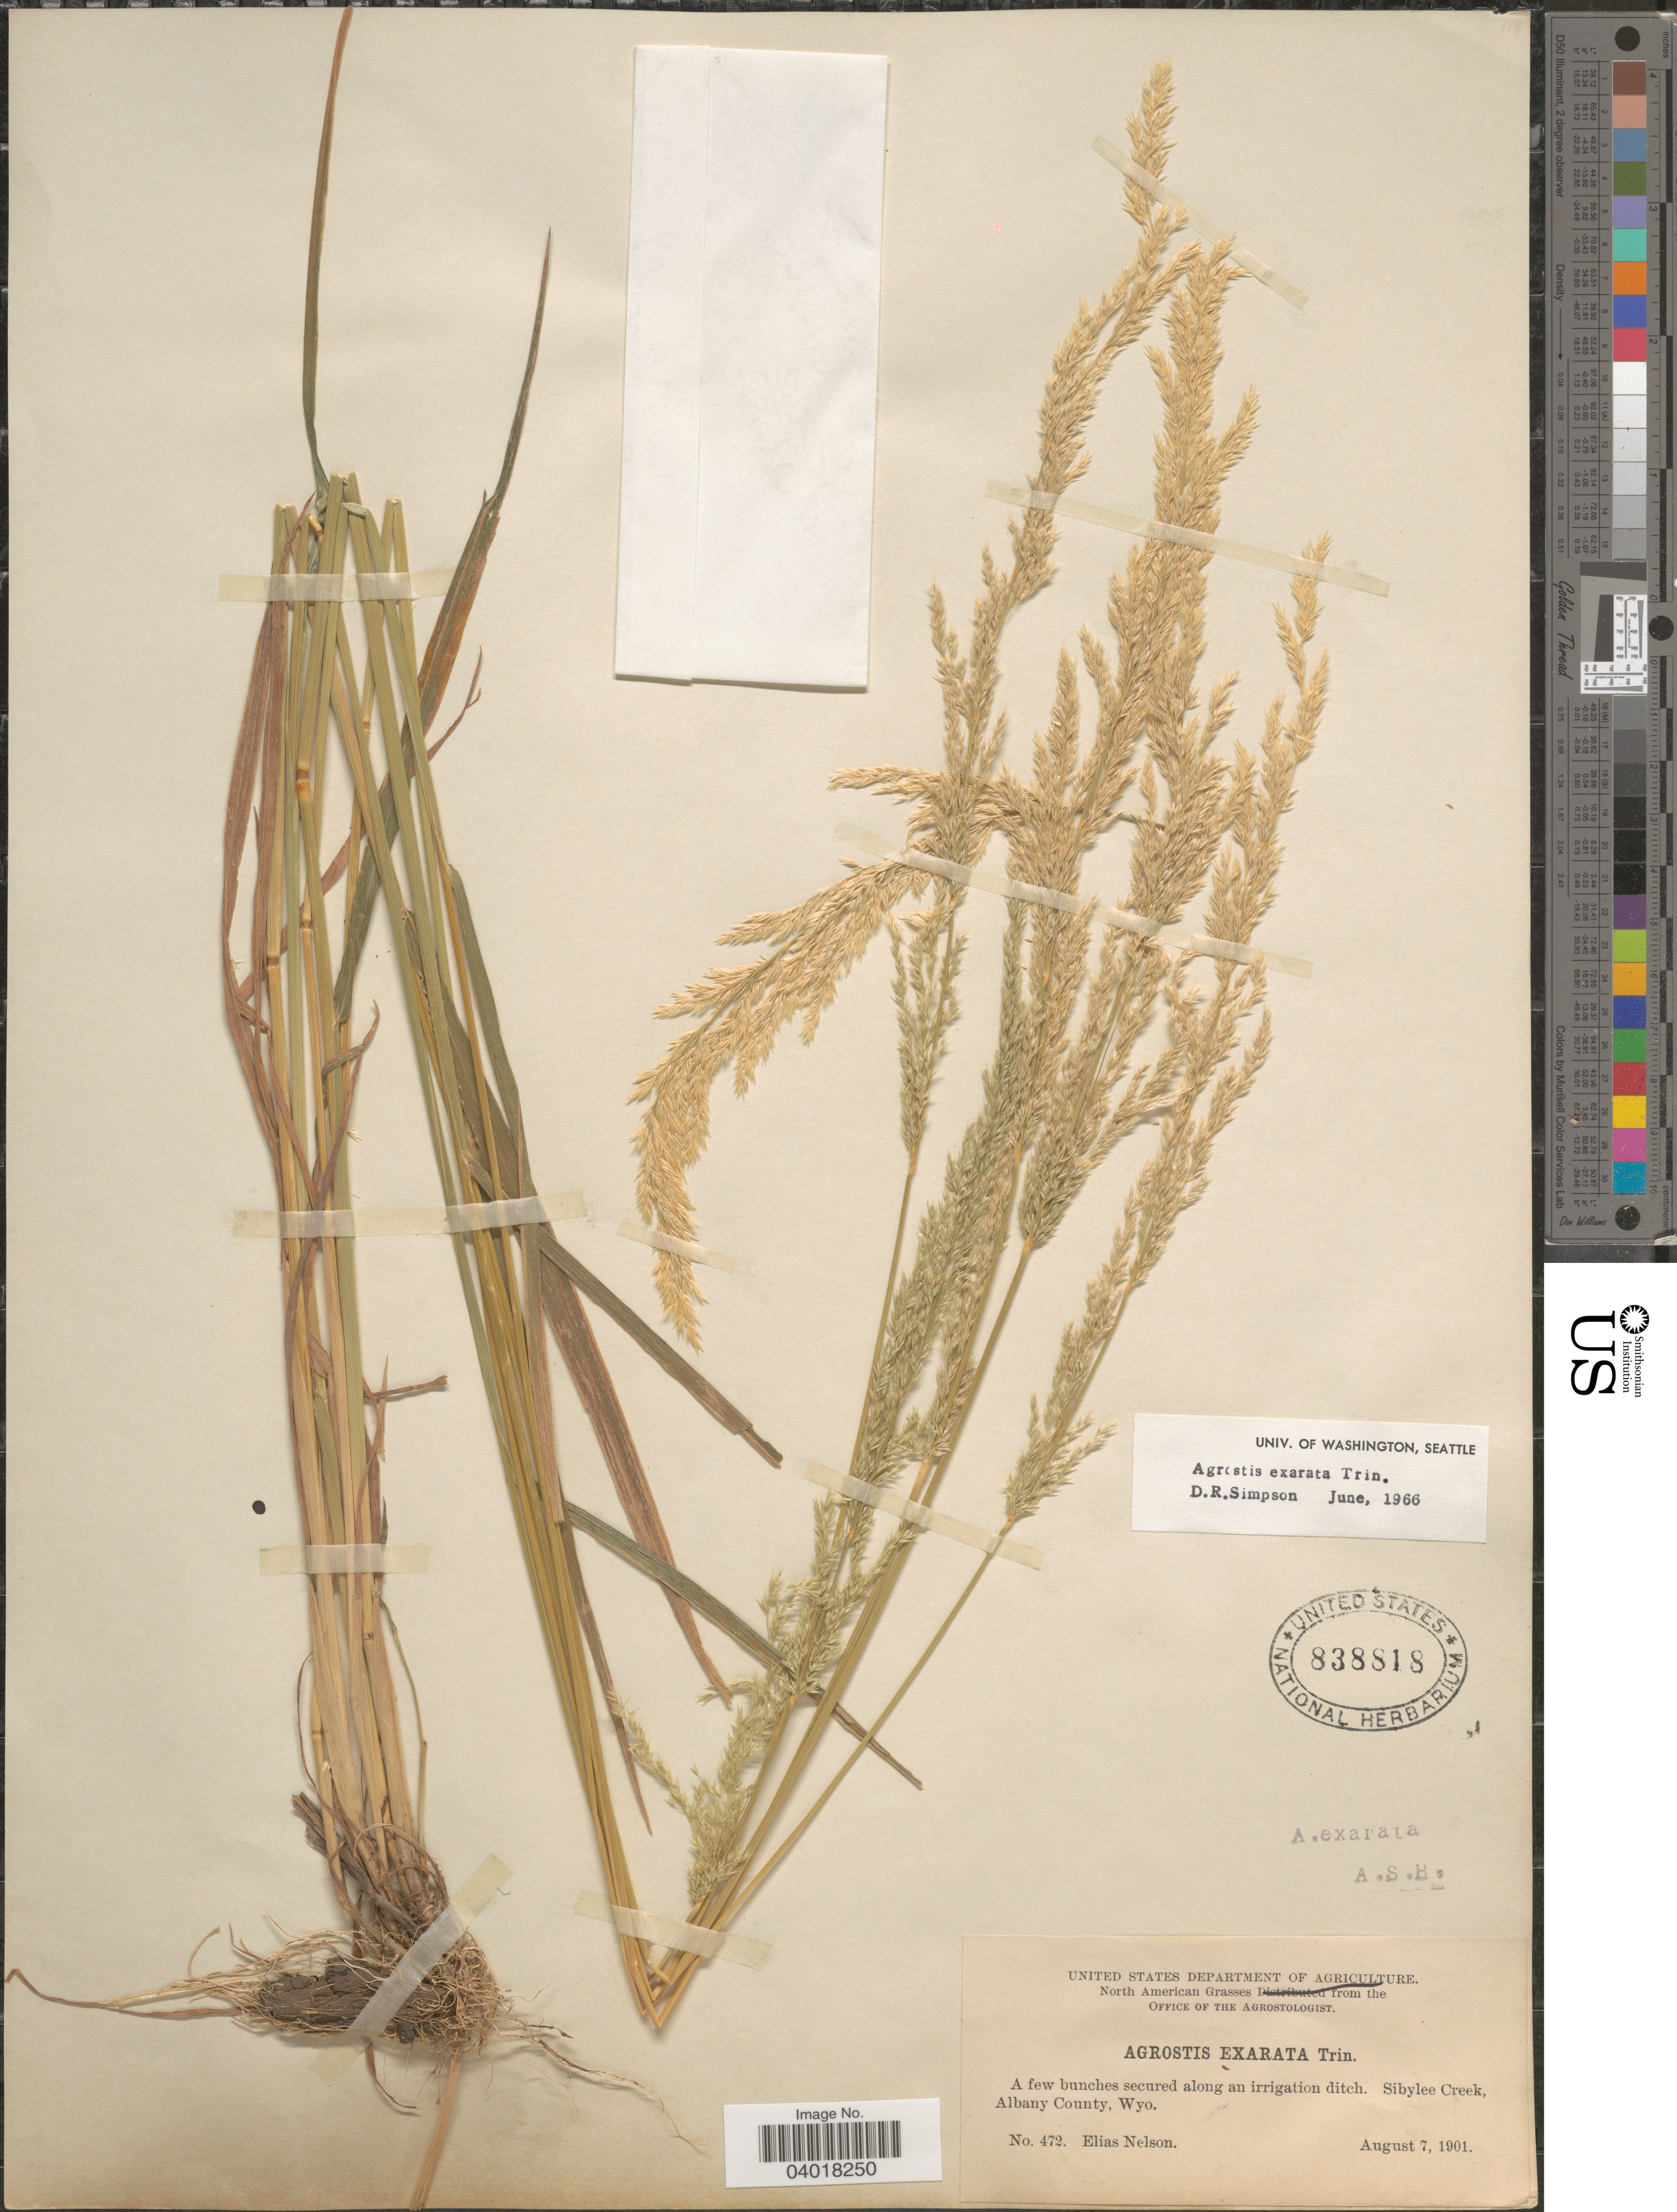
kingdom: Plantae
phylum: Tracheophyta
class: Liliopsida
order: Poales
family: Poaceae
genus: Agrostis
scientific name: Agrostis exarata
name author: Trin.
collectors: E. Nelson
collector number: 472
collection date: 1901-08-07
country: United States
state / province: Wyoming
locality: Sibylee Creek, Albany County.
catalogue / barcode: US 838818